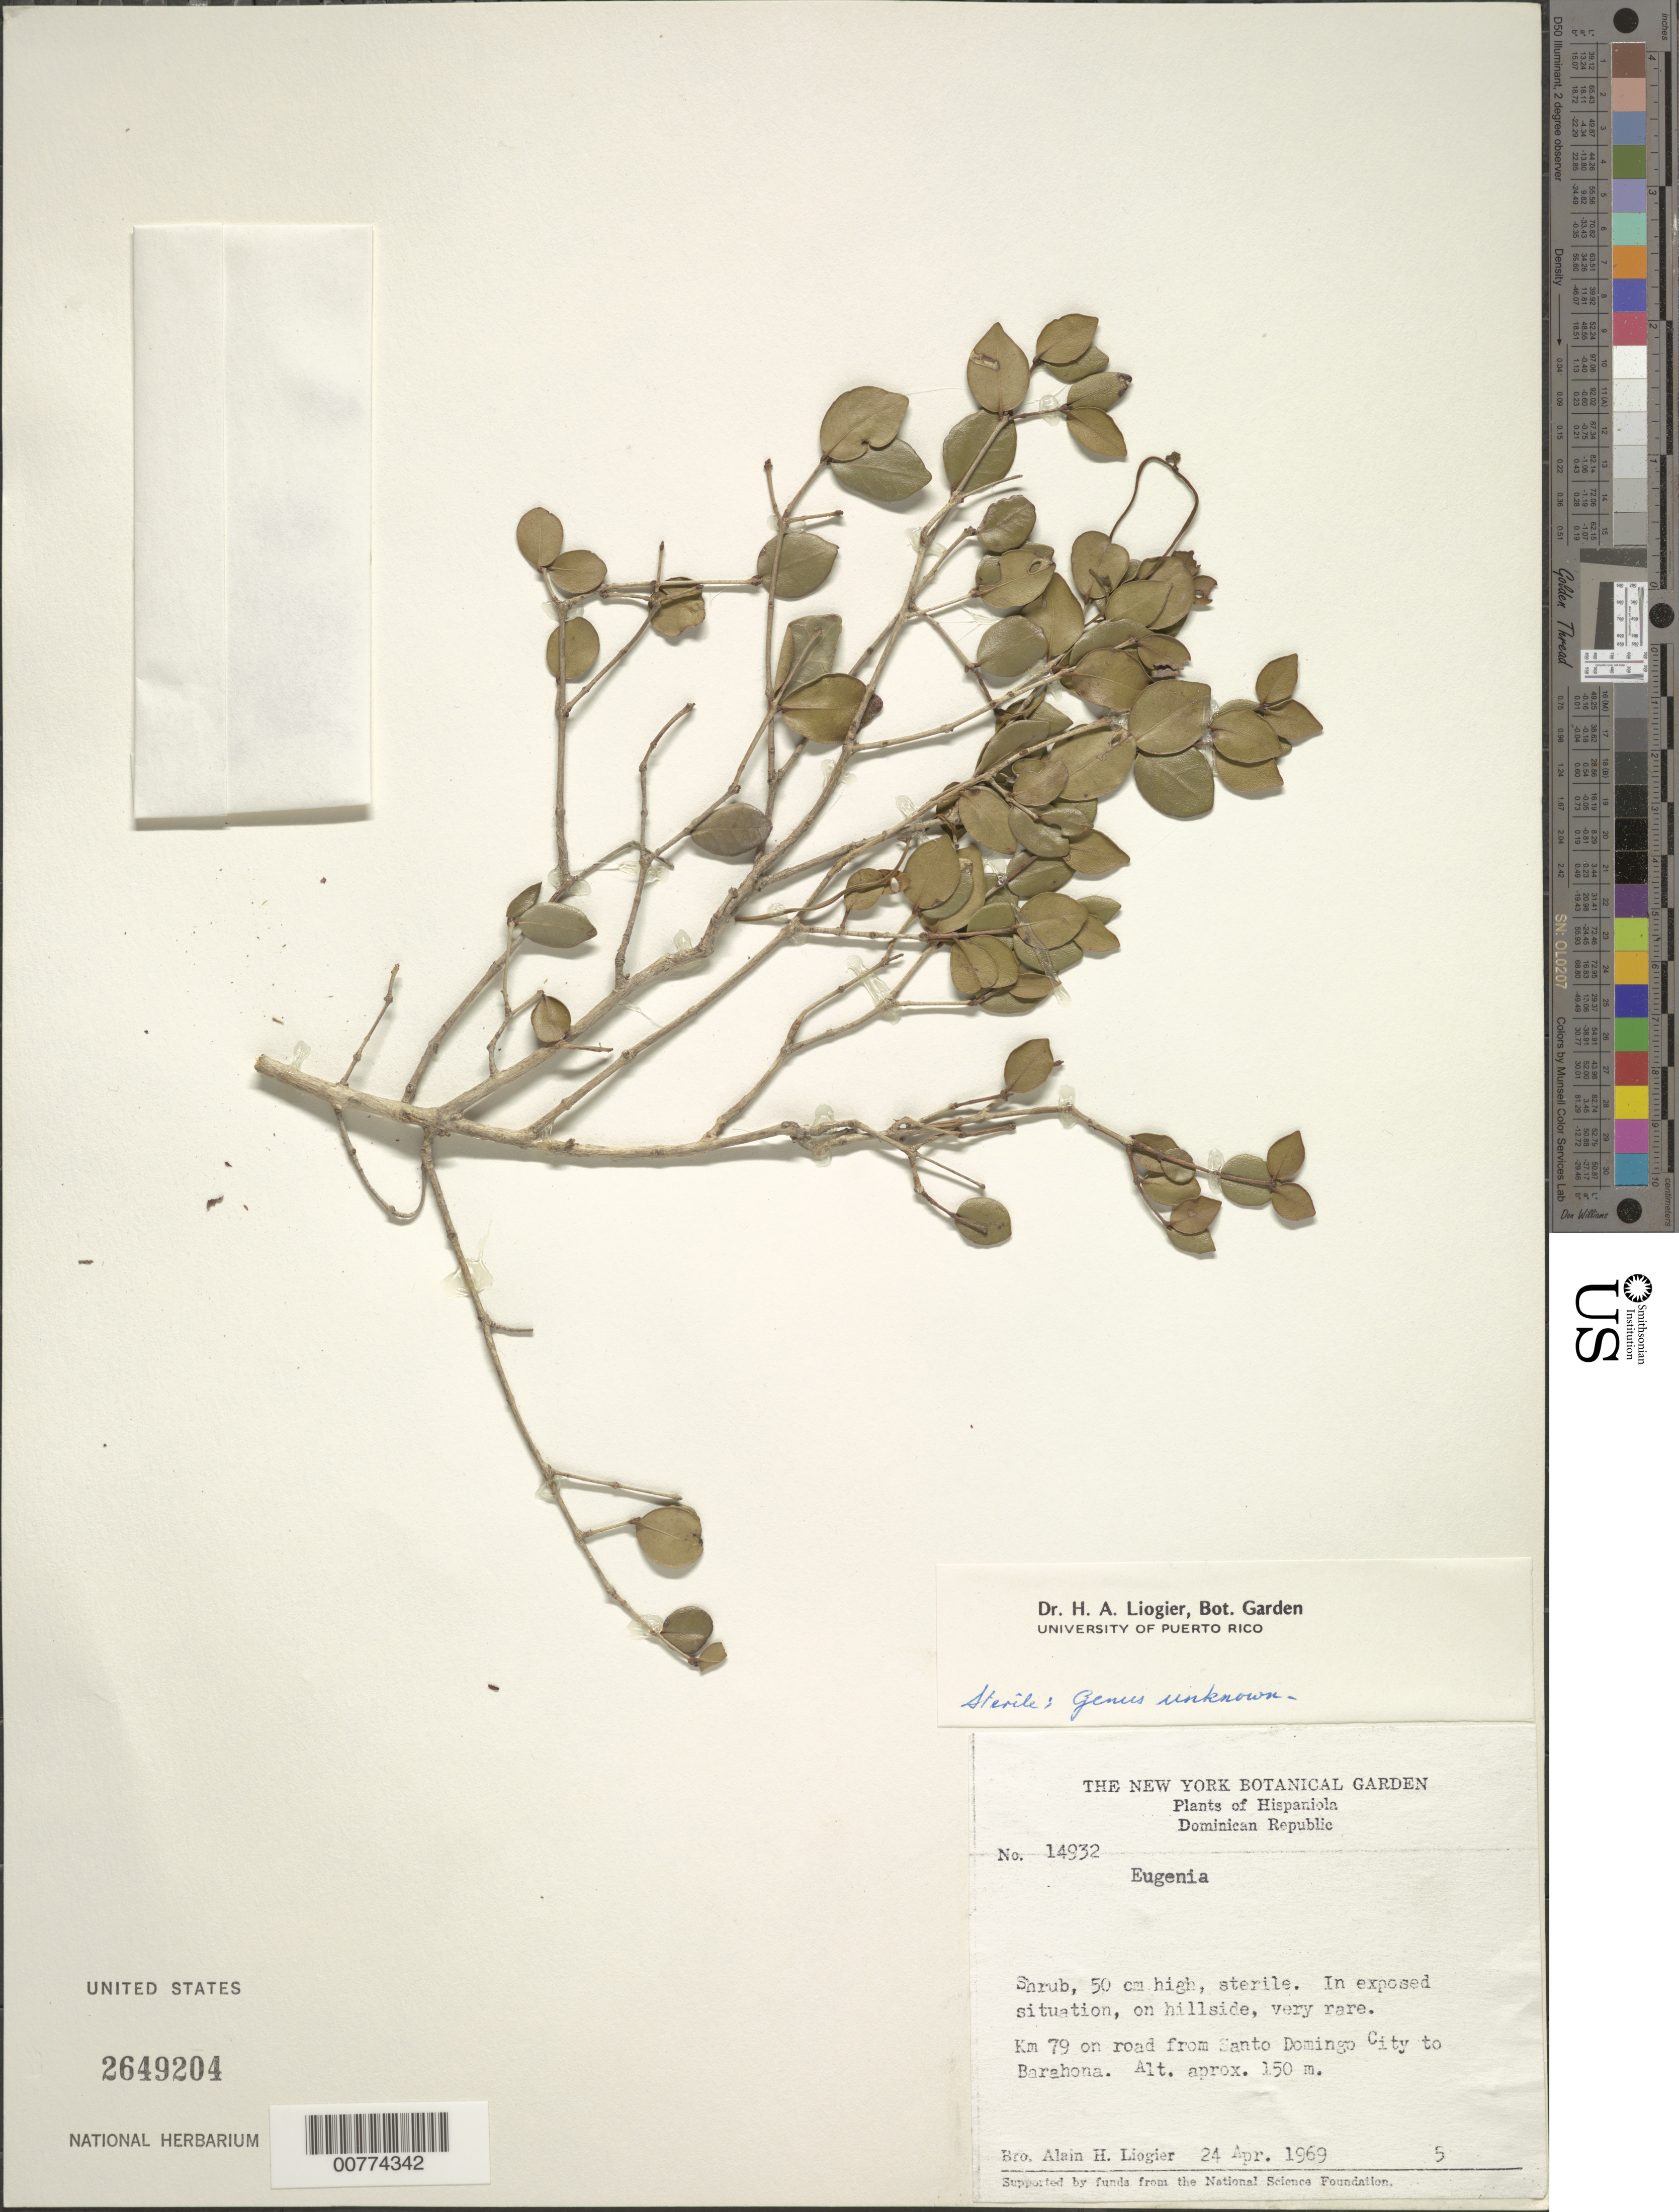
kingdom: Plantae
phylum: Tracheophyta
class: Magnoliopsida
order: Myrtales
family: Myrtaceae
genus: Eugenia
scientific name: Eugenia sp.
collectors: A. H. Liogier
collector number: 14932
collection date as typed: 24 Apr 1969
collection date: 1969-04-24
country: Dominican Republic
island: Hispaniola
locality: Km 79 on road from Santo Domingo City to Barahona.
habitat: In exposed situation, on hillside.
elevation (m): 150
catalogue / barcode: US 2649204